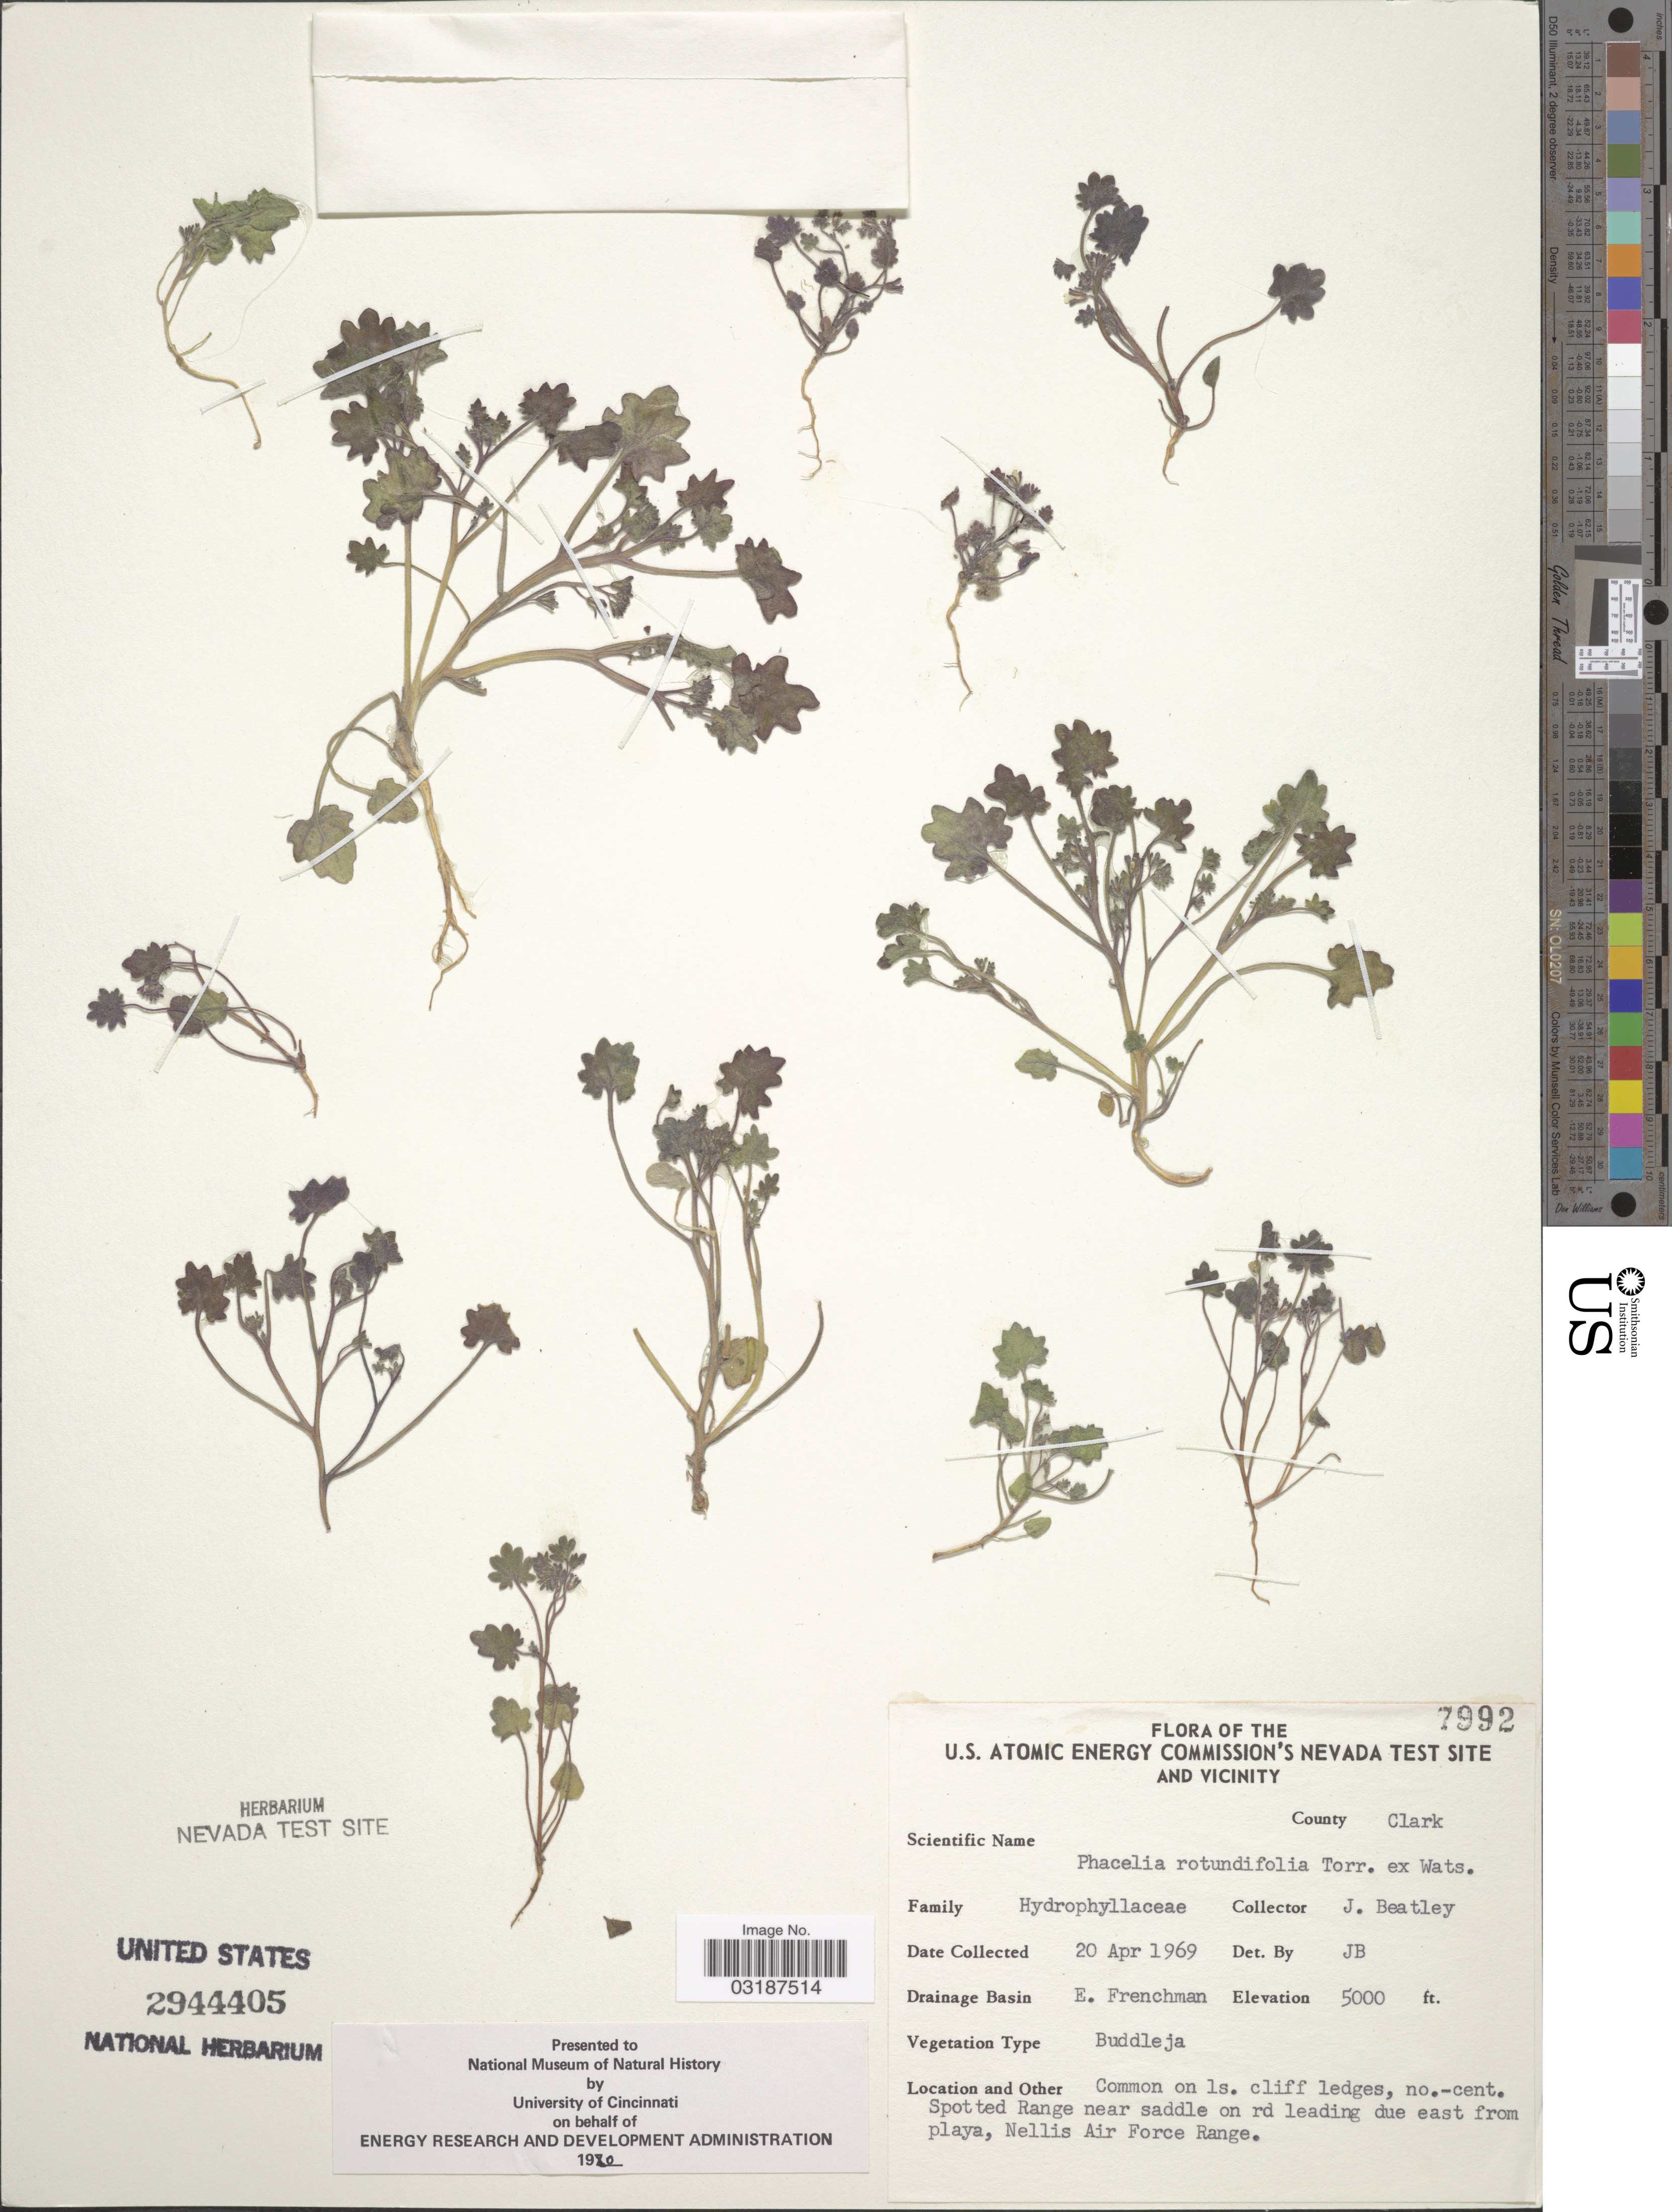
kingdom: Plantae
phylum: Tracheophyta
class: Magnoliopsida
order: Boraginales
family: Hydrophyllaceae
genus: Phacelia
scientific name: Phacelia rotundifolia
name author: Torr. ex S. Watson in C. King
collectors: J. C. Beatley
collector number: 7992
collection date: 1969-04-20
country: United States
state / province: Nevada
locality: U.S. Atomic Energy Commission's Nevada Test Site and Vicinity. County Clark. Drainage Basin E. Frenchman. Common on ls. cliff ledges, no.-cent. Spotted Range near saddle on rd leading due east from playa, Nellis Air Force Range.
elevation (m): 1524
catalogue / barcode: US 2944405